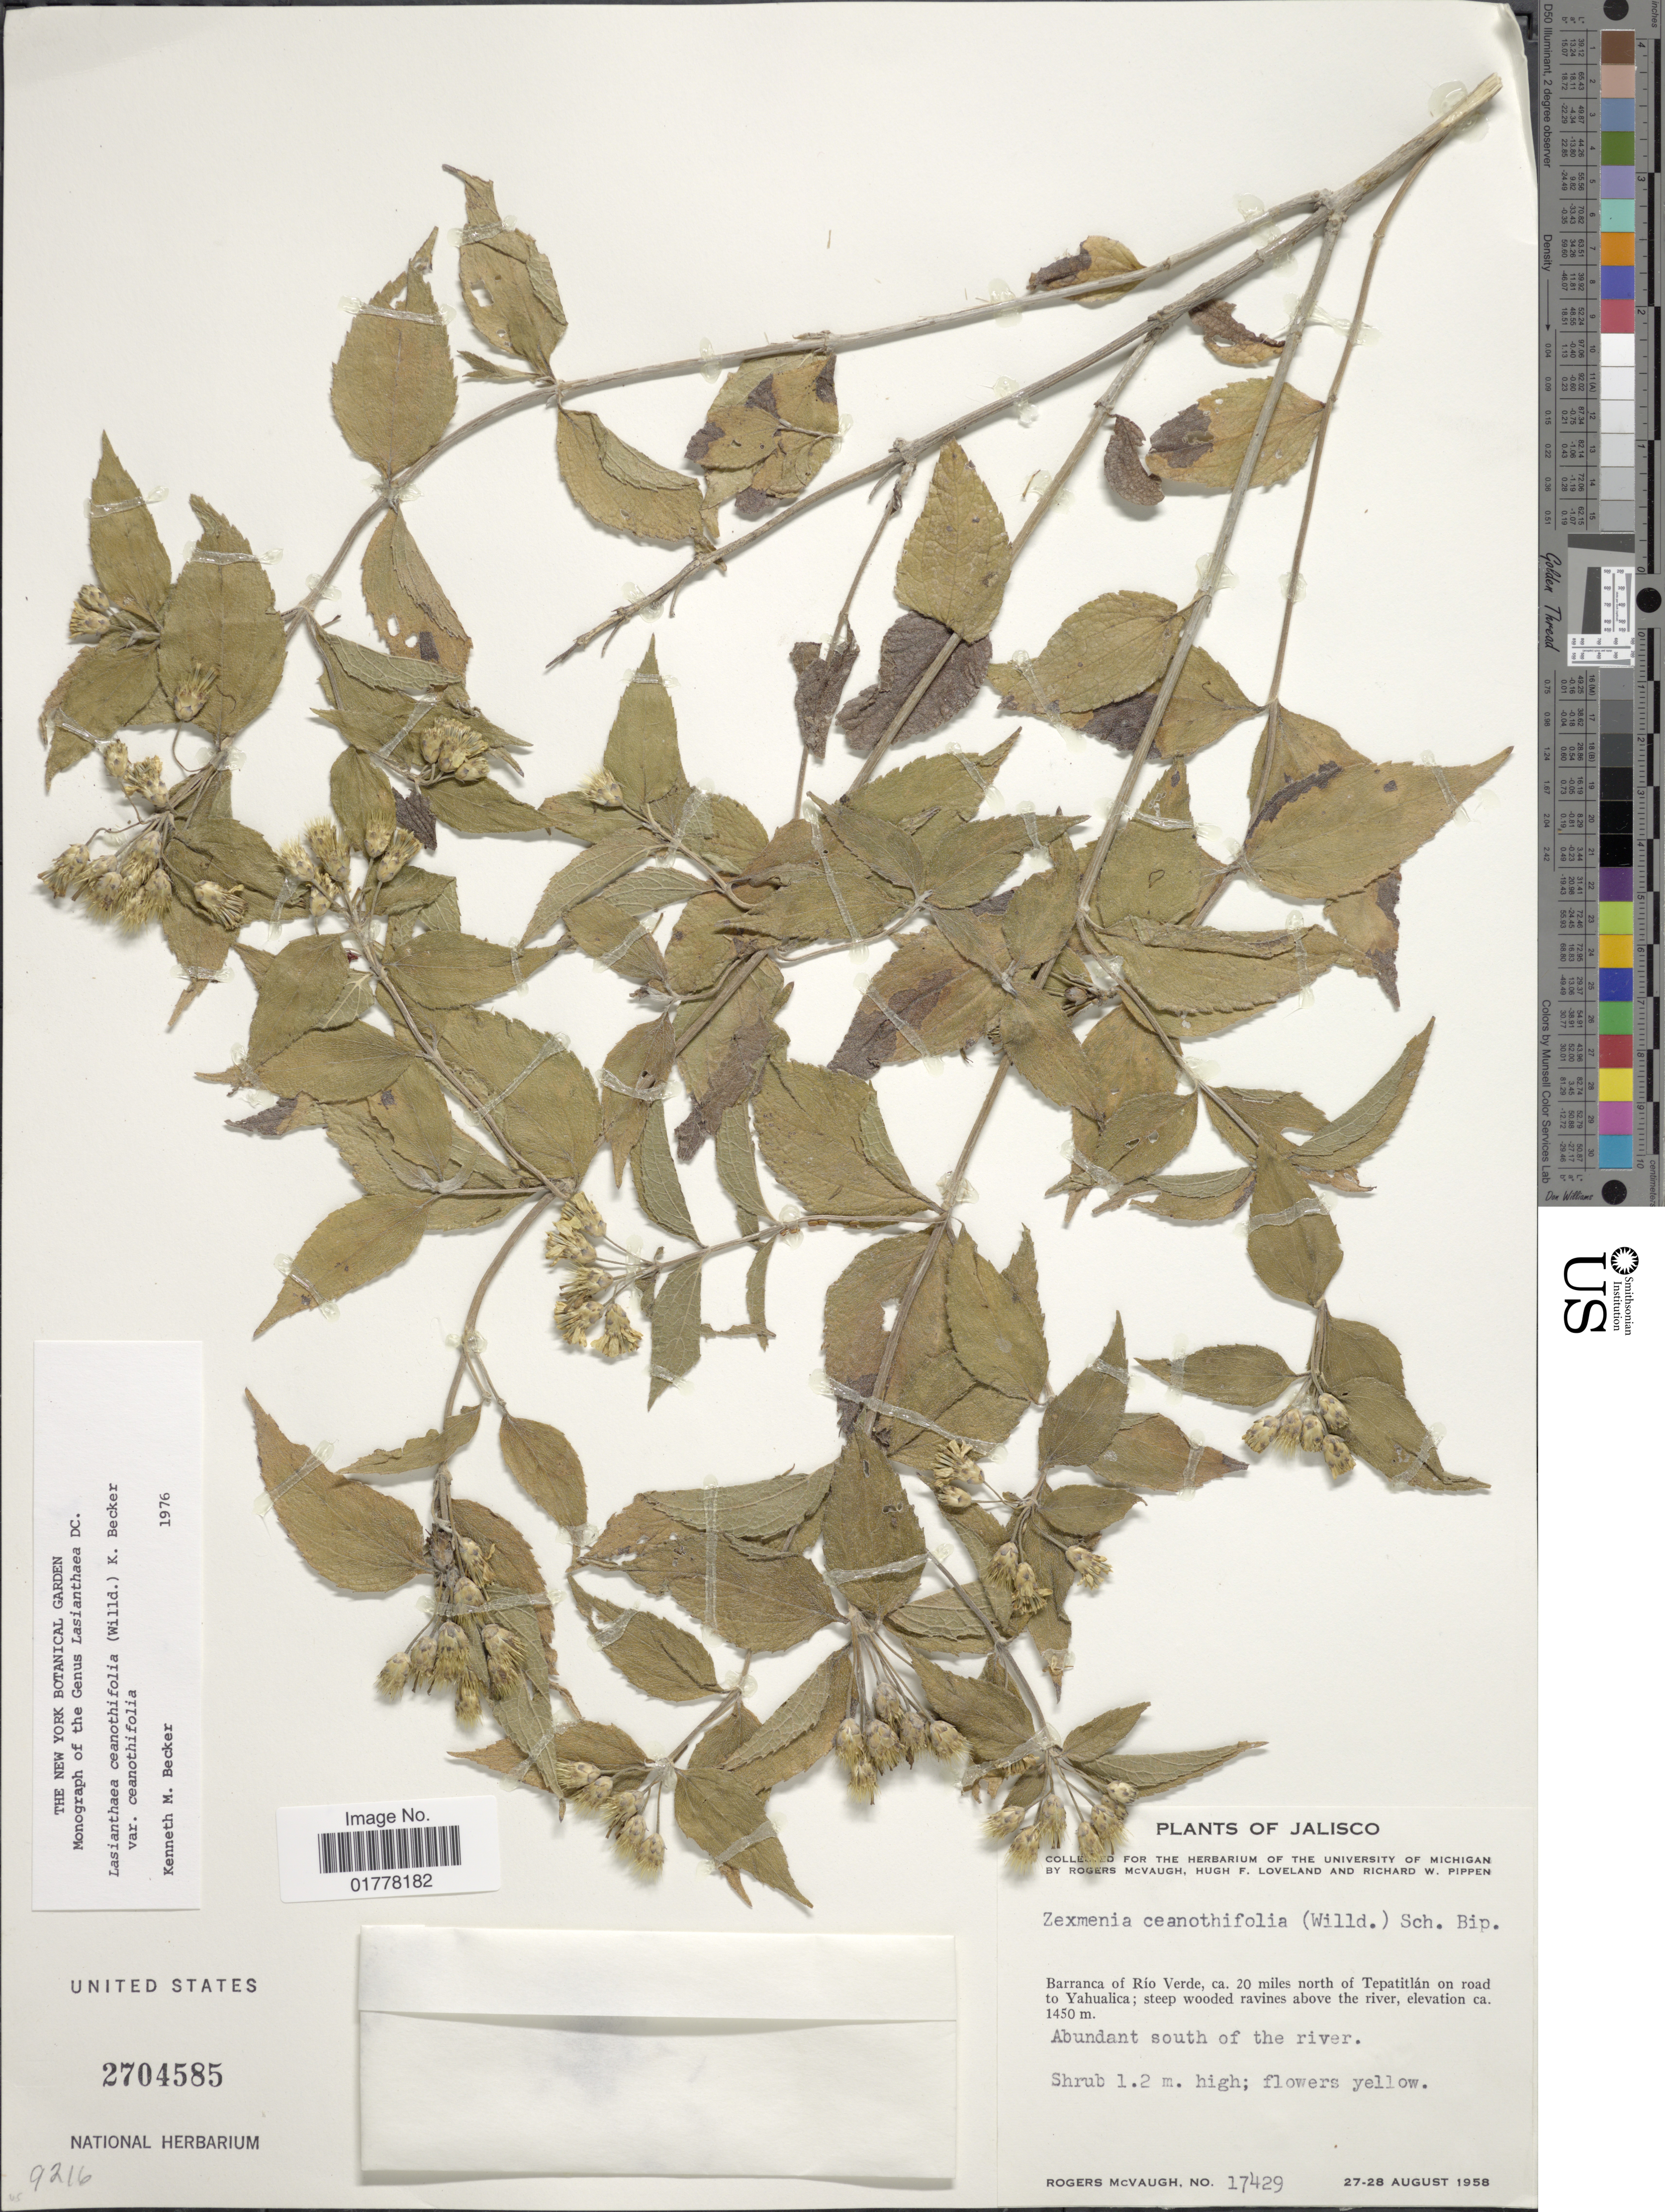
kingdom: Plantae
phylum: Tracheophyta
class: Magnoliopsida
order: Asterales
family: Asteraceae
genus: Lasianthaea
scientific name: Lasianthaea ceanothifolia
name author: (Willd.) K.M. Becker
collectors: R. McVaugh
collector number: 17429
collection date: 1958-08-27/1958-08-28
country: Mexico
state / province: Jalisco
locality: Barranca of Río Verde, ca. 20 miles north of Tepatitlán on road to Yahualica; steep wooded ravines above the river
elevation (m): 1450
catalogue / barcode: US 2704585